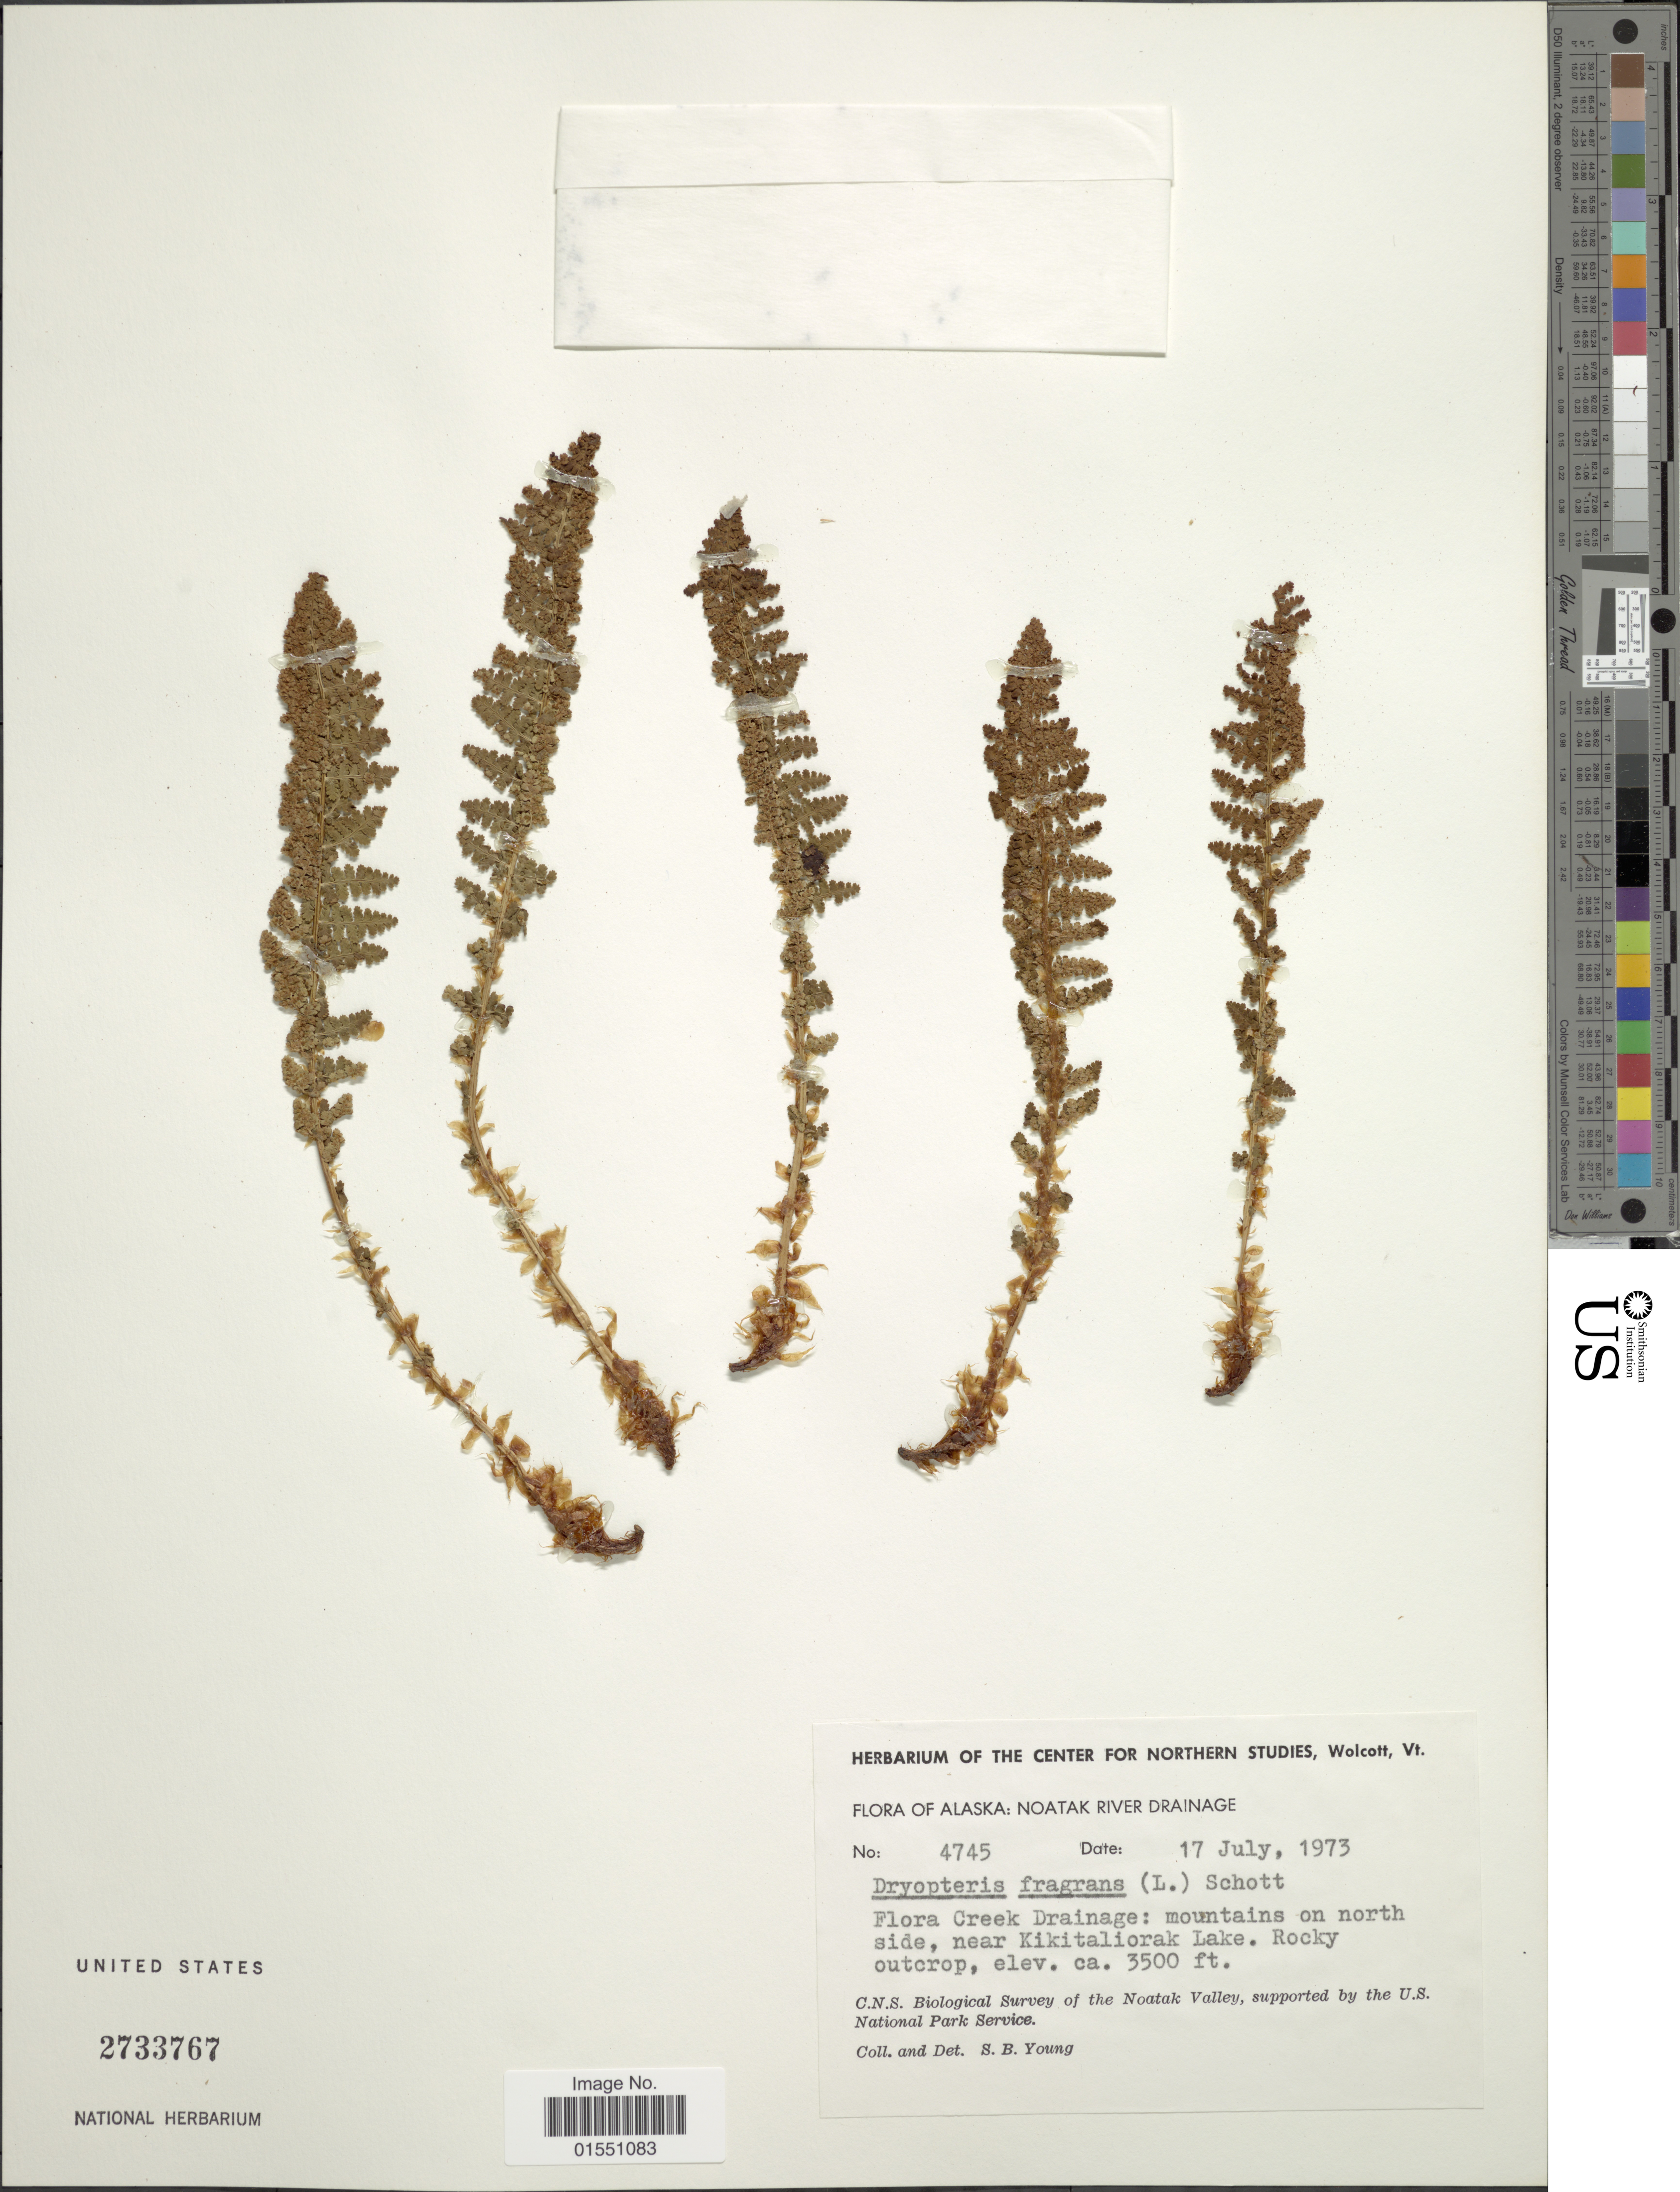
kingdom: Plantae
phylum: Tracheophyta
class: Polypodiopsida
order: Polypodiales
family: Dryopteridaceae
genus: Dryopteris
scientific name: Dryopteris fragrans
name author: (L.) Schott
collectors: S. Young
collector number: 4745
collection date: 1973-07-17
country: United States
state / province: Alaska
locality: Noatak River Drainage. Flora Creek Drainage: mountains on north side, near Kikitaliorak Lake. Rocky outcrop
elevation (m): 1067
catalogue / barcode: US 2733767